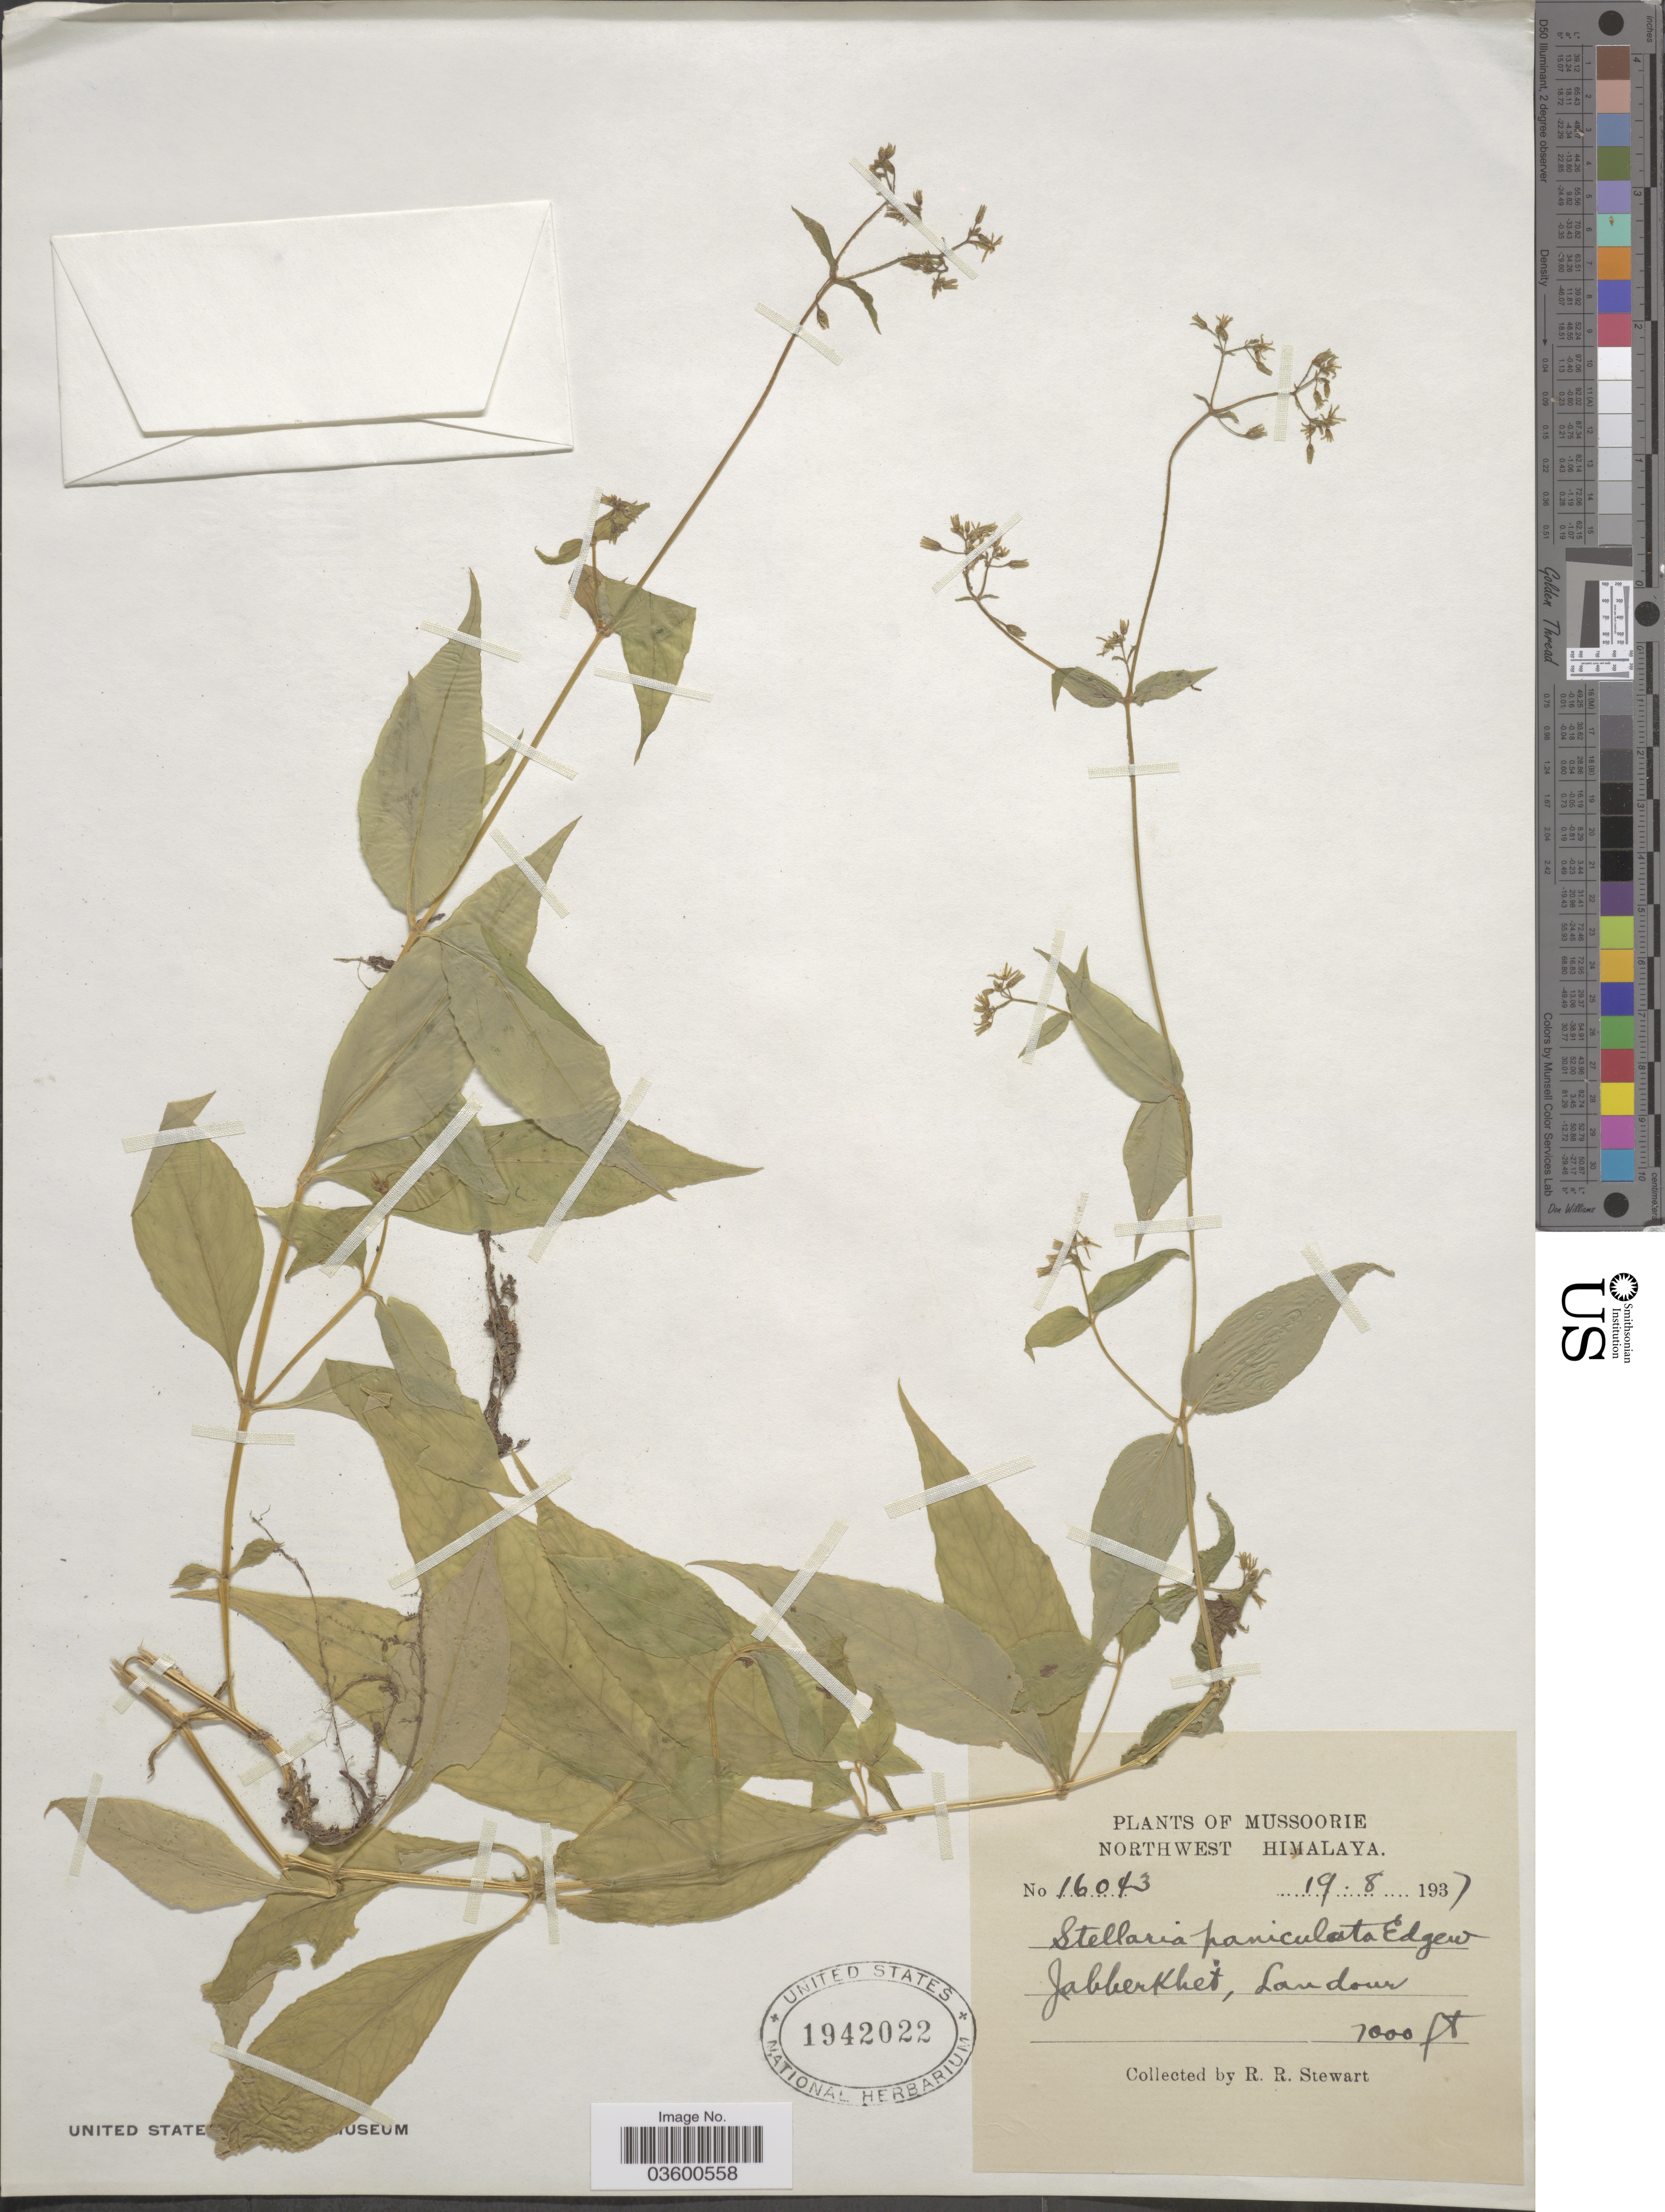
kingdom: Plantae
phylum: Tracheophyta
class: Magnoliopsida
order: Caryophyllales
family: Caryophyllaceae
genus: Schizotechium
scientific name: Schizotechium paniculatum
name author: (Edgew.) Pusalkar & S.K. Srivast.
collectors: R. Stewart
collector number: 16043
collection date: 1937-08-19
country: India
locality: Mussoorie. Northwest Himalaya. Jabberkhet, Landour.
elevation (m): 2134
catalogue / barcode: US 1942022